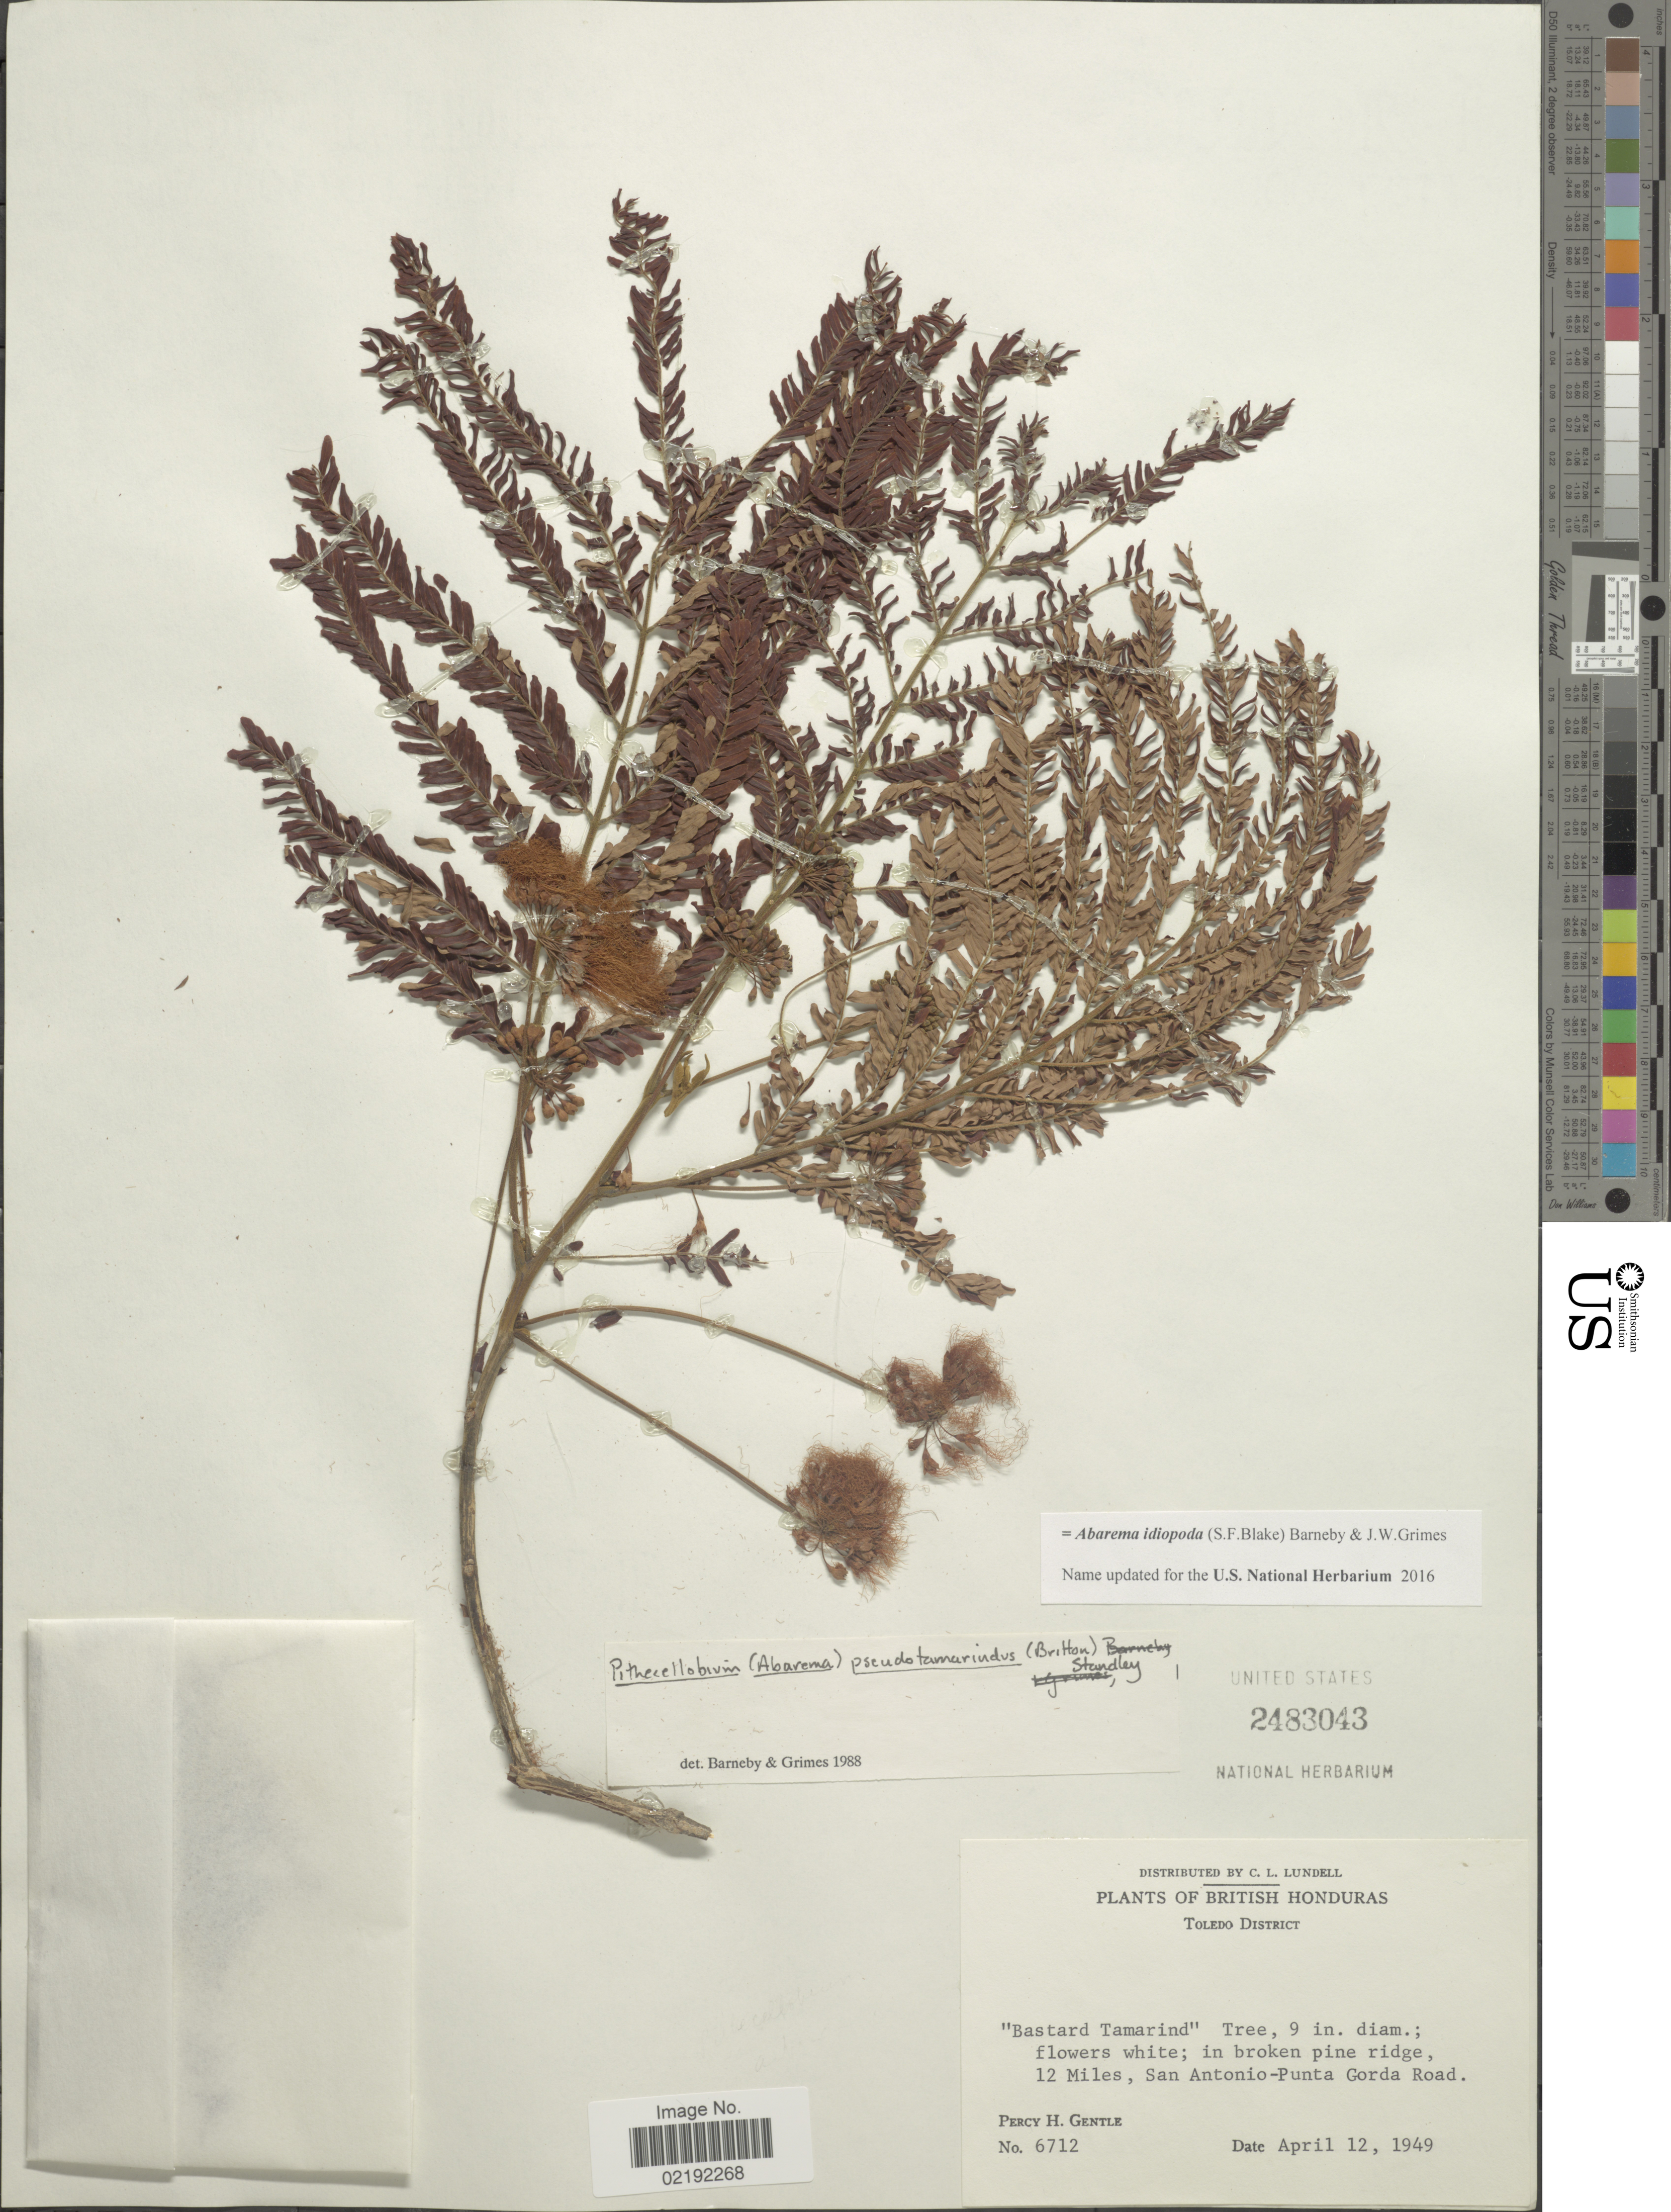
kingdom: Plantae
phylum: Tracheophyta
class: Magnoliopsida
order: Fabales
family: Fabaceae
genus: Abarema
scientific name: Abarema idiopoda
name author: (S.F. Blake) Barneby & J.W. Grimes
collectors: P. H. Gentle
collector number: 6712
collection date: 1949-04-12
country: Belize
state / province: Toledo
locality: British Honduras, 12 miles, San Antonio-Punta Gorda Road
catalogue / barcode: US 2483043